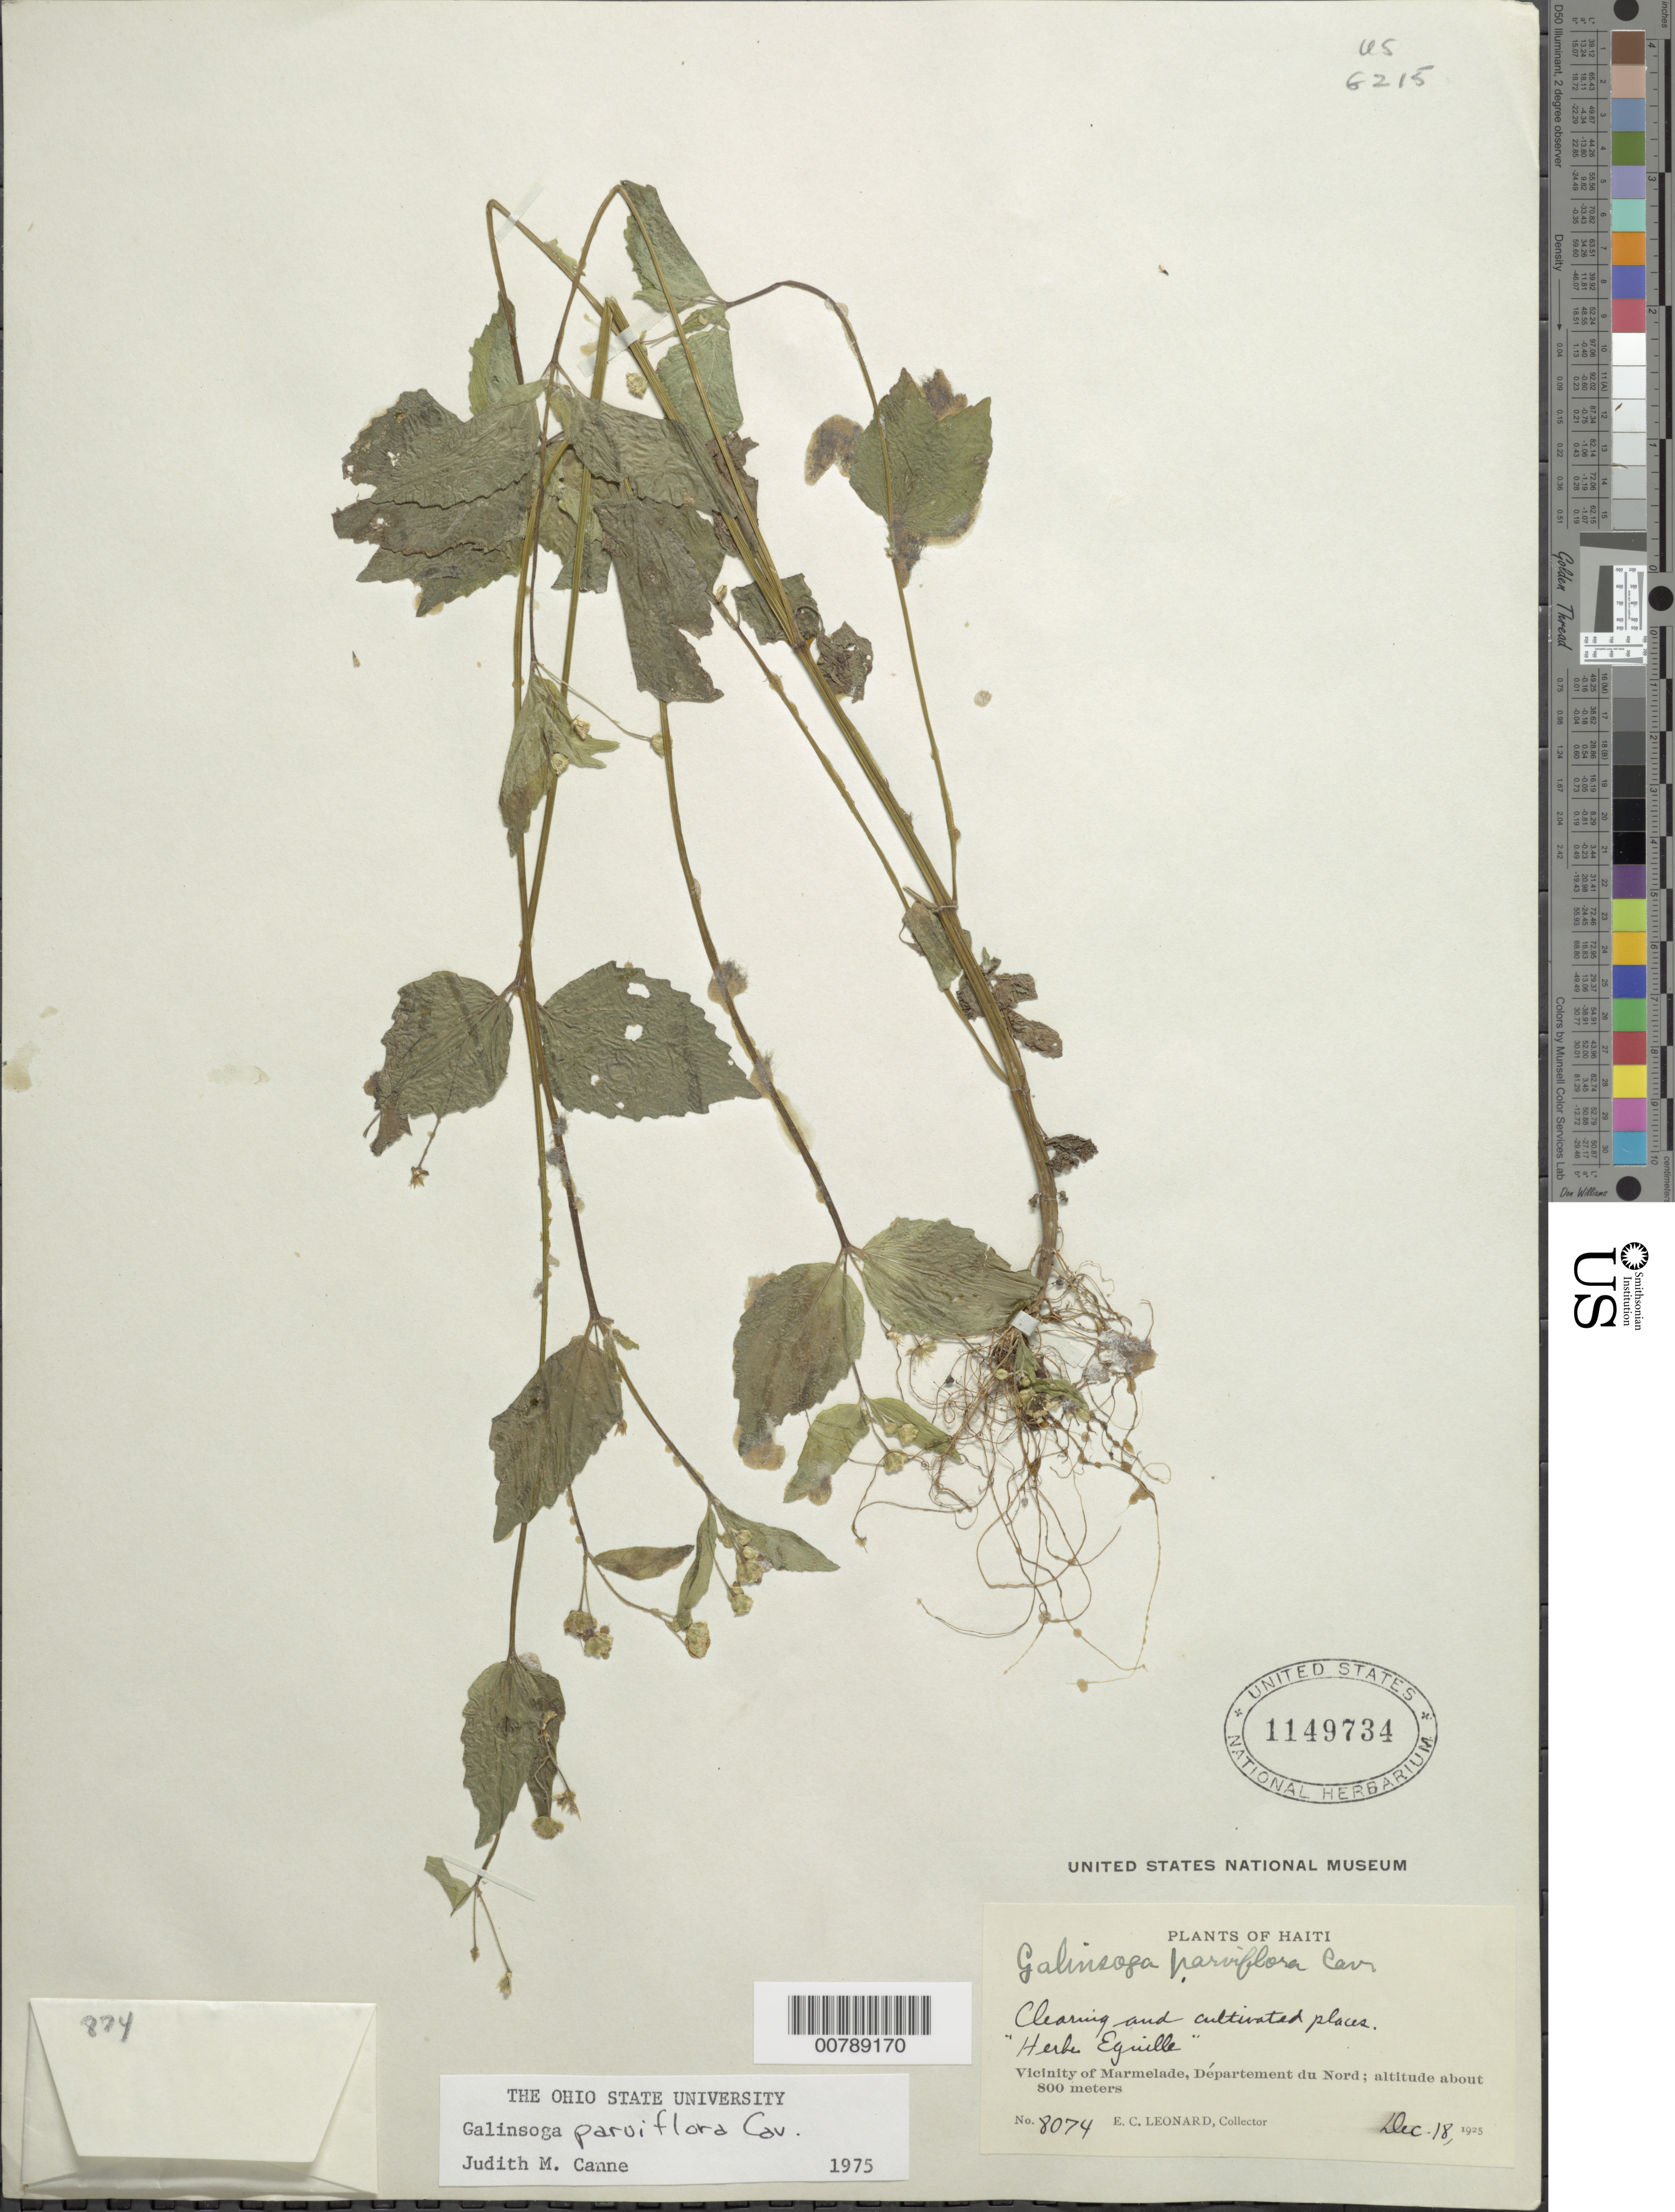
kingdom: Plantae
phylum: Tracheophyta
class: Magnoliopsida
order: Asterales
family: Asteraceae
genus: Galinsoga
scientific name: Galinsoga parviflora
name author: Cav.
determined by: Canne-Hilliker, J. M.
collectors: E. C. Leonard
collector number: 8074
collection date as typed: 18 Dec 1925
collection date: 1925-12-18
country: Haiti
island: Hispaniola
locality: Vicinity of Marmelade, Département du Nord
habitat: Clearing and cultivated place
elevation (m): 800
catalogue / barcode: US 1149734